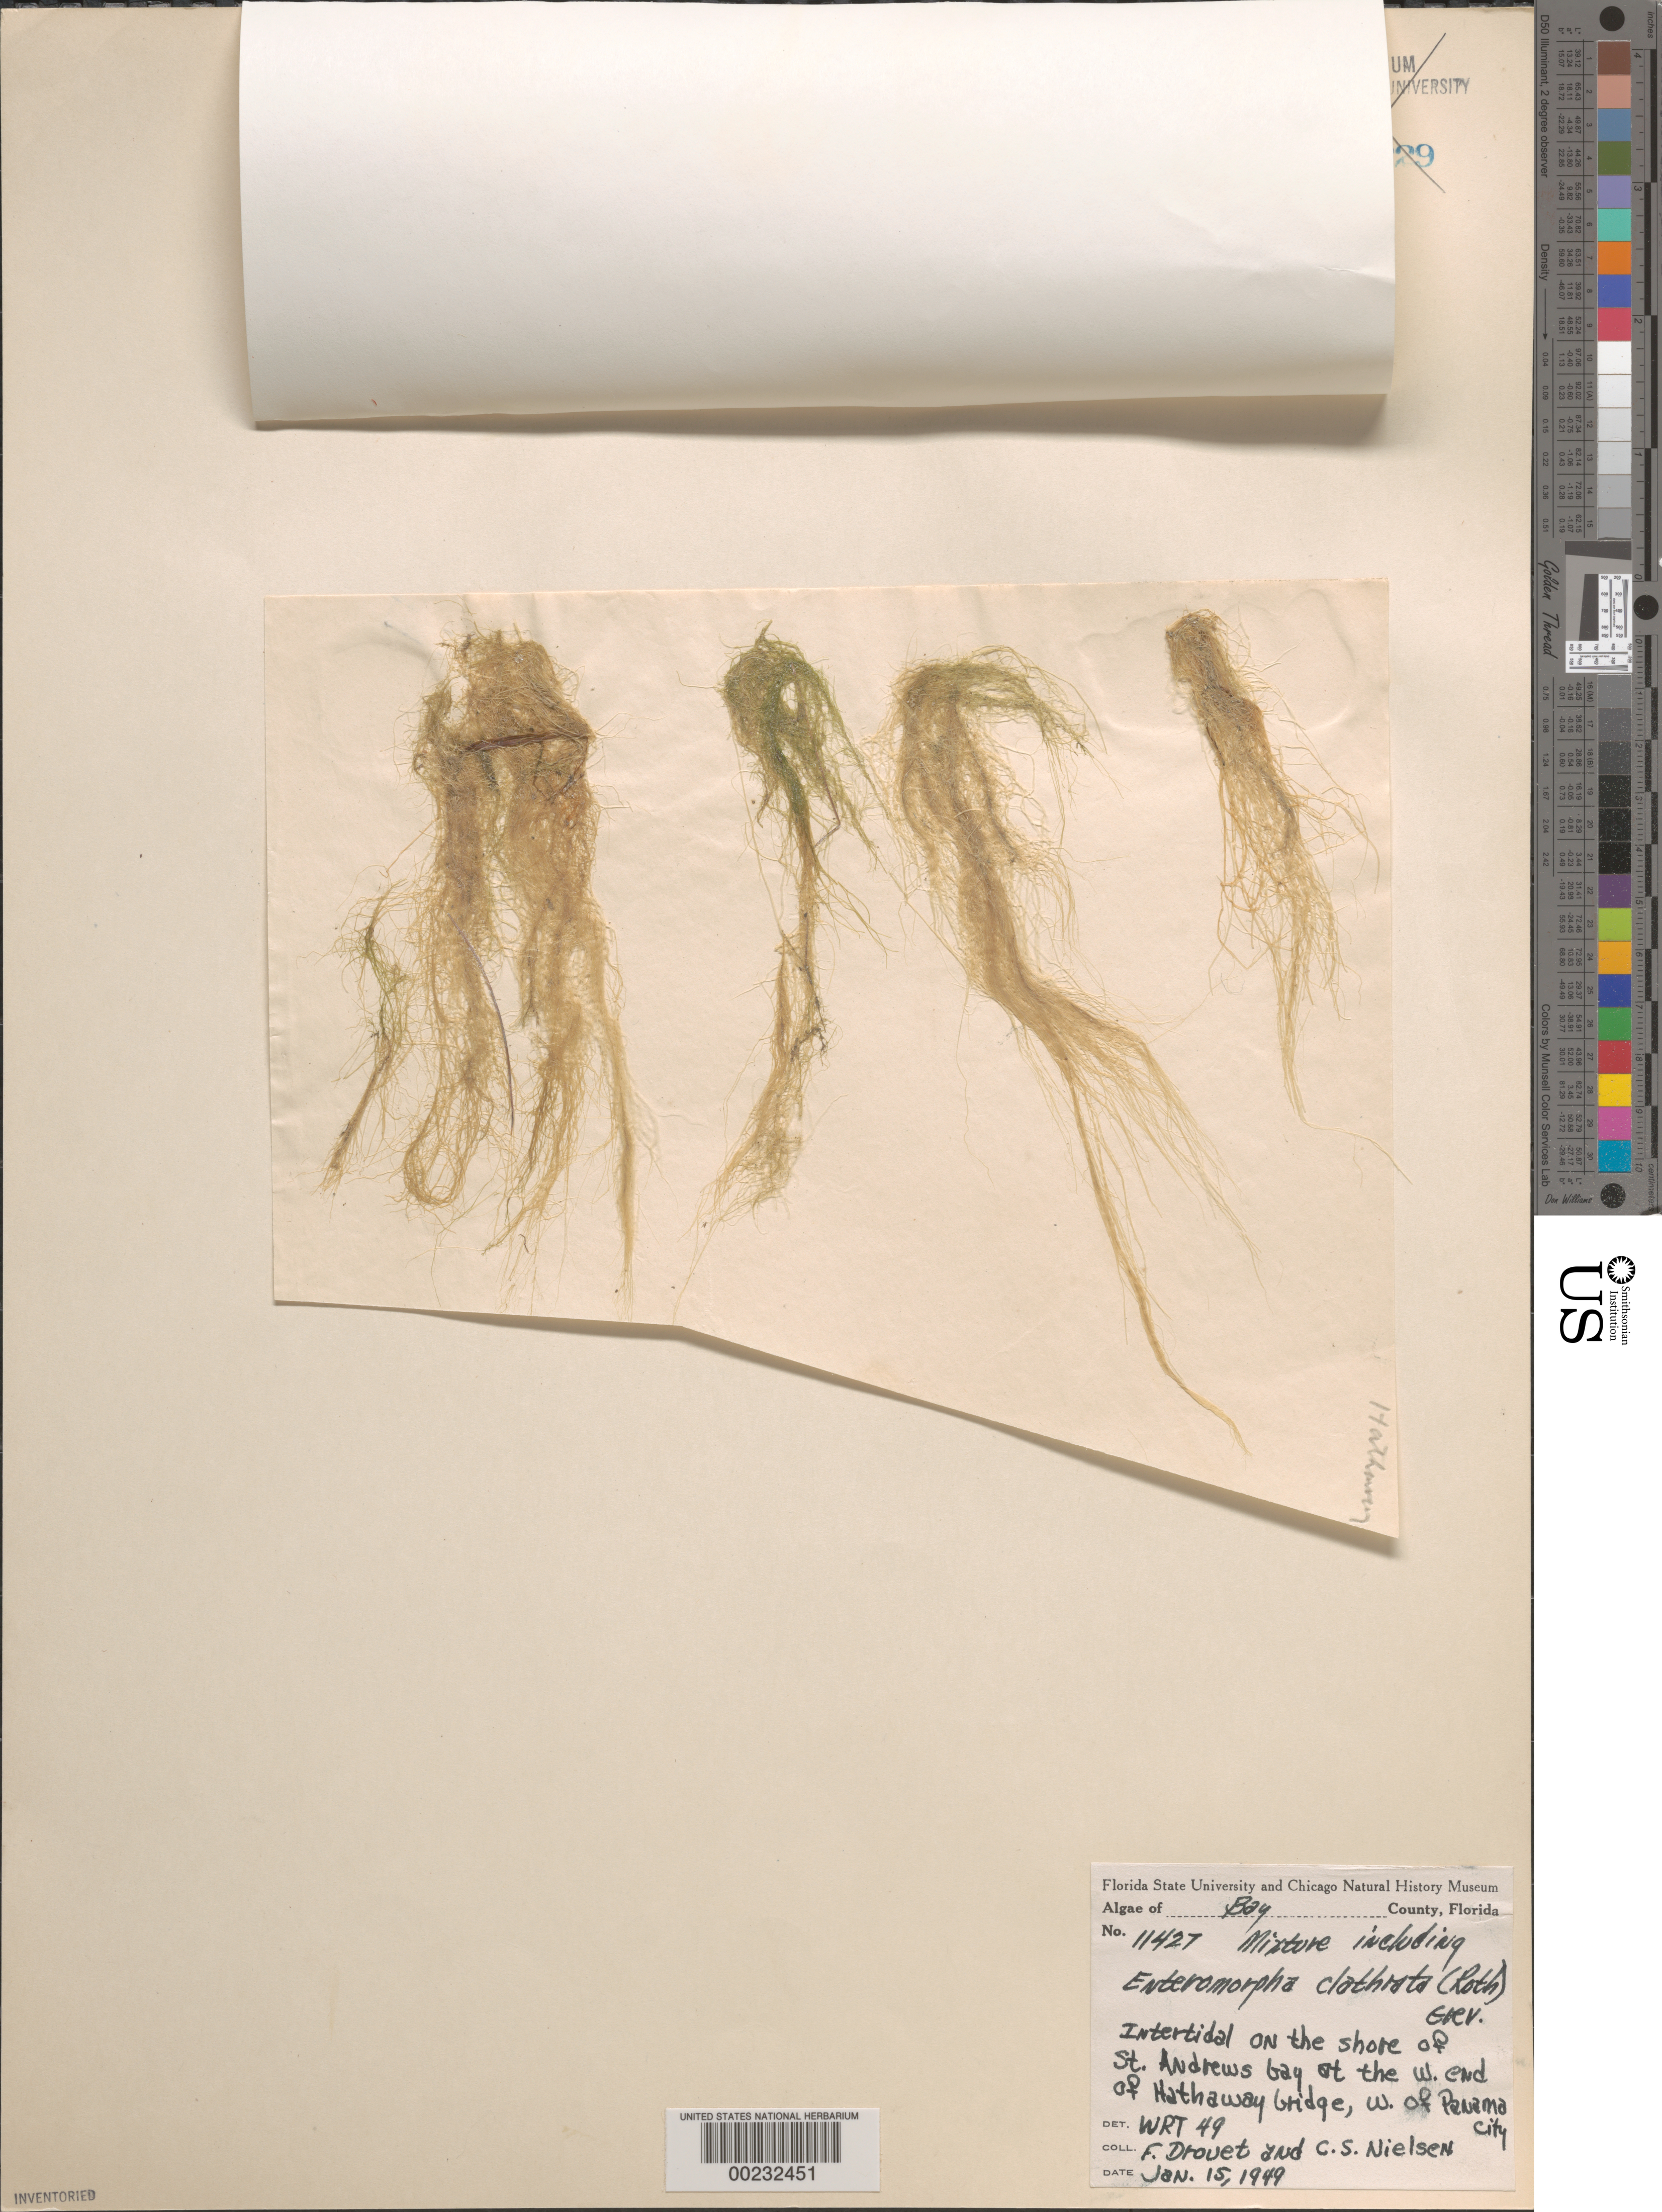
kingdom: Plantae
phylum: Chlorophyta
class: Ulvophyceae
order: Ulvales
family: Ulvaceae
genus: Ulva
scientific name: Ulva clathrata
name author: (Roth) C. Agardh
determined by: Algae name updating Project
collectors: F. E. Drouet & C. S. Nielsen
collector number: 11427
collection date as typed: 15 Jan 1949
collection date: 1949-01-15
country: United States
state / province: Florida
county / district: Bay County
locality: St. Andrew Bay, west end Hathaway Bridge, west of Panama City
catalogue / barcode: US 18994